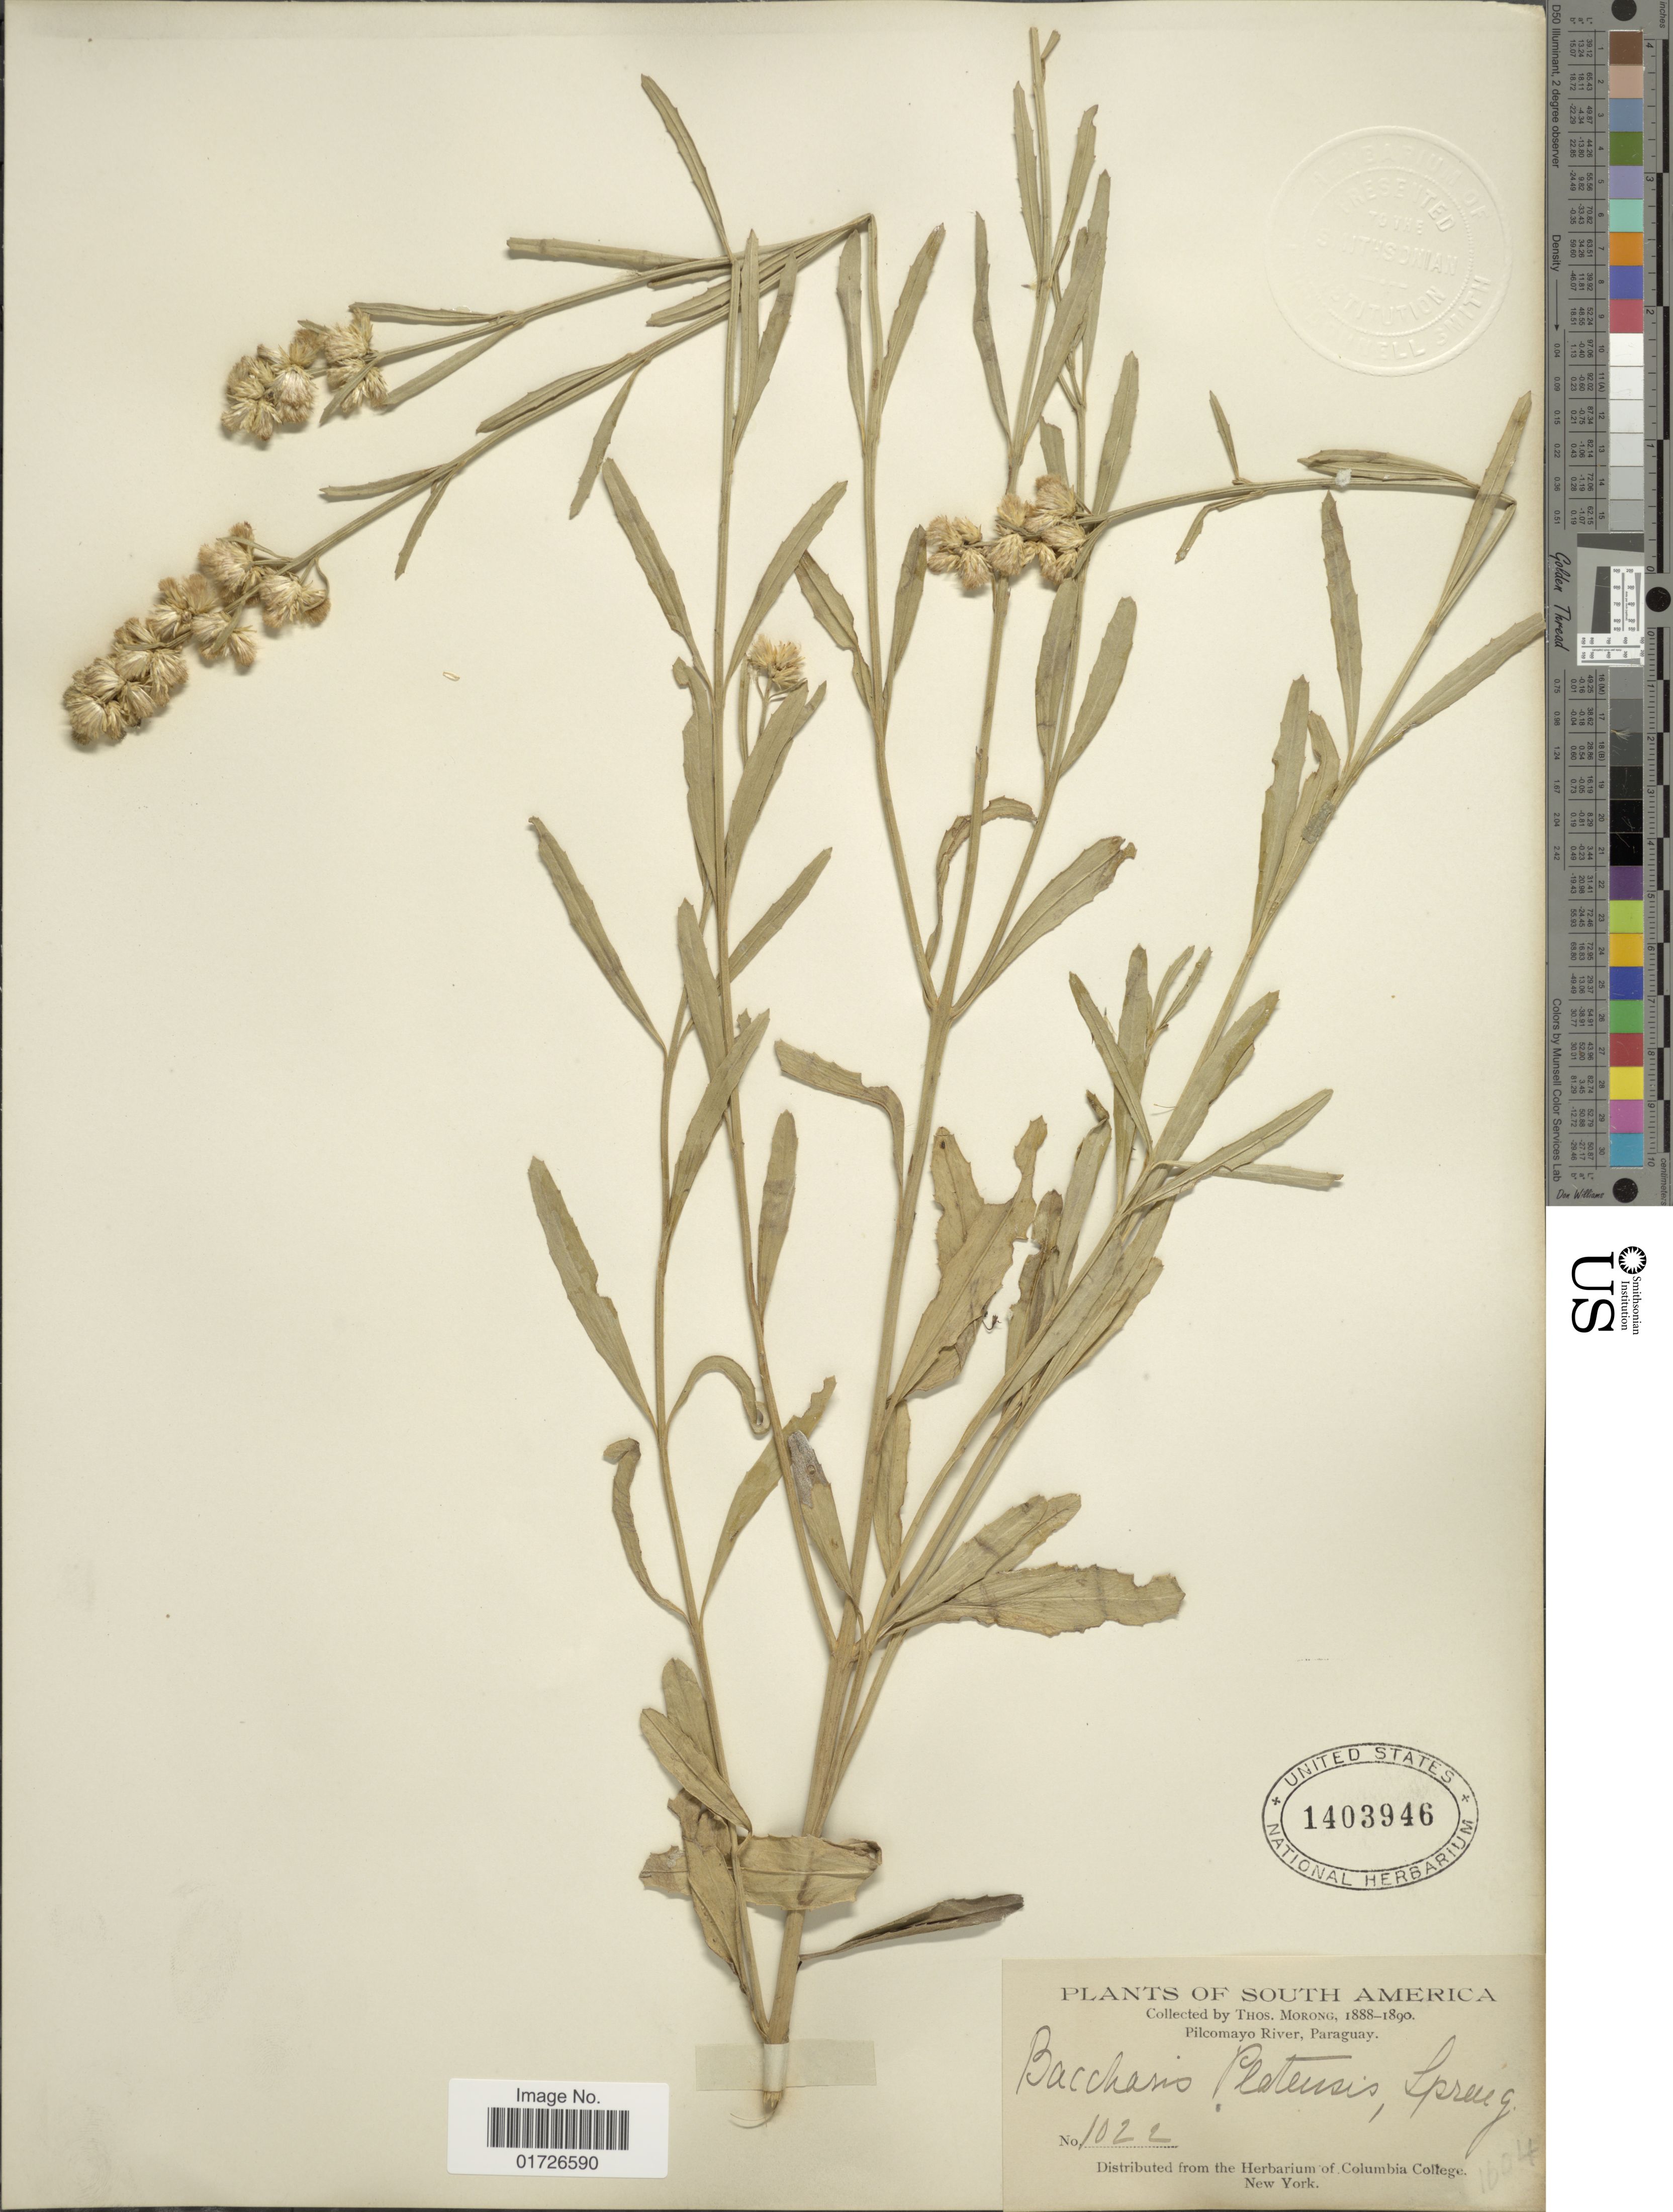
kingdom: Plantae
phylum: Tracheophyta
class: Magnoliopsida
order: Asterales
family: Asteraceae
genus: Baccharis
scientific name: Baccharis spicata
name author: (Lam.) Baill.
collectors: ex herb. T. Morong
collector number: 1022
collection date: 1888/1890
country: Paraguay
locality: South America, Pilcomayo River.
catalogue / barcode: US 1403946